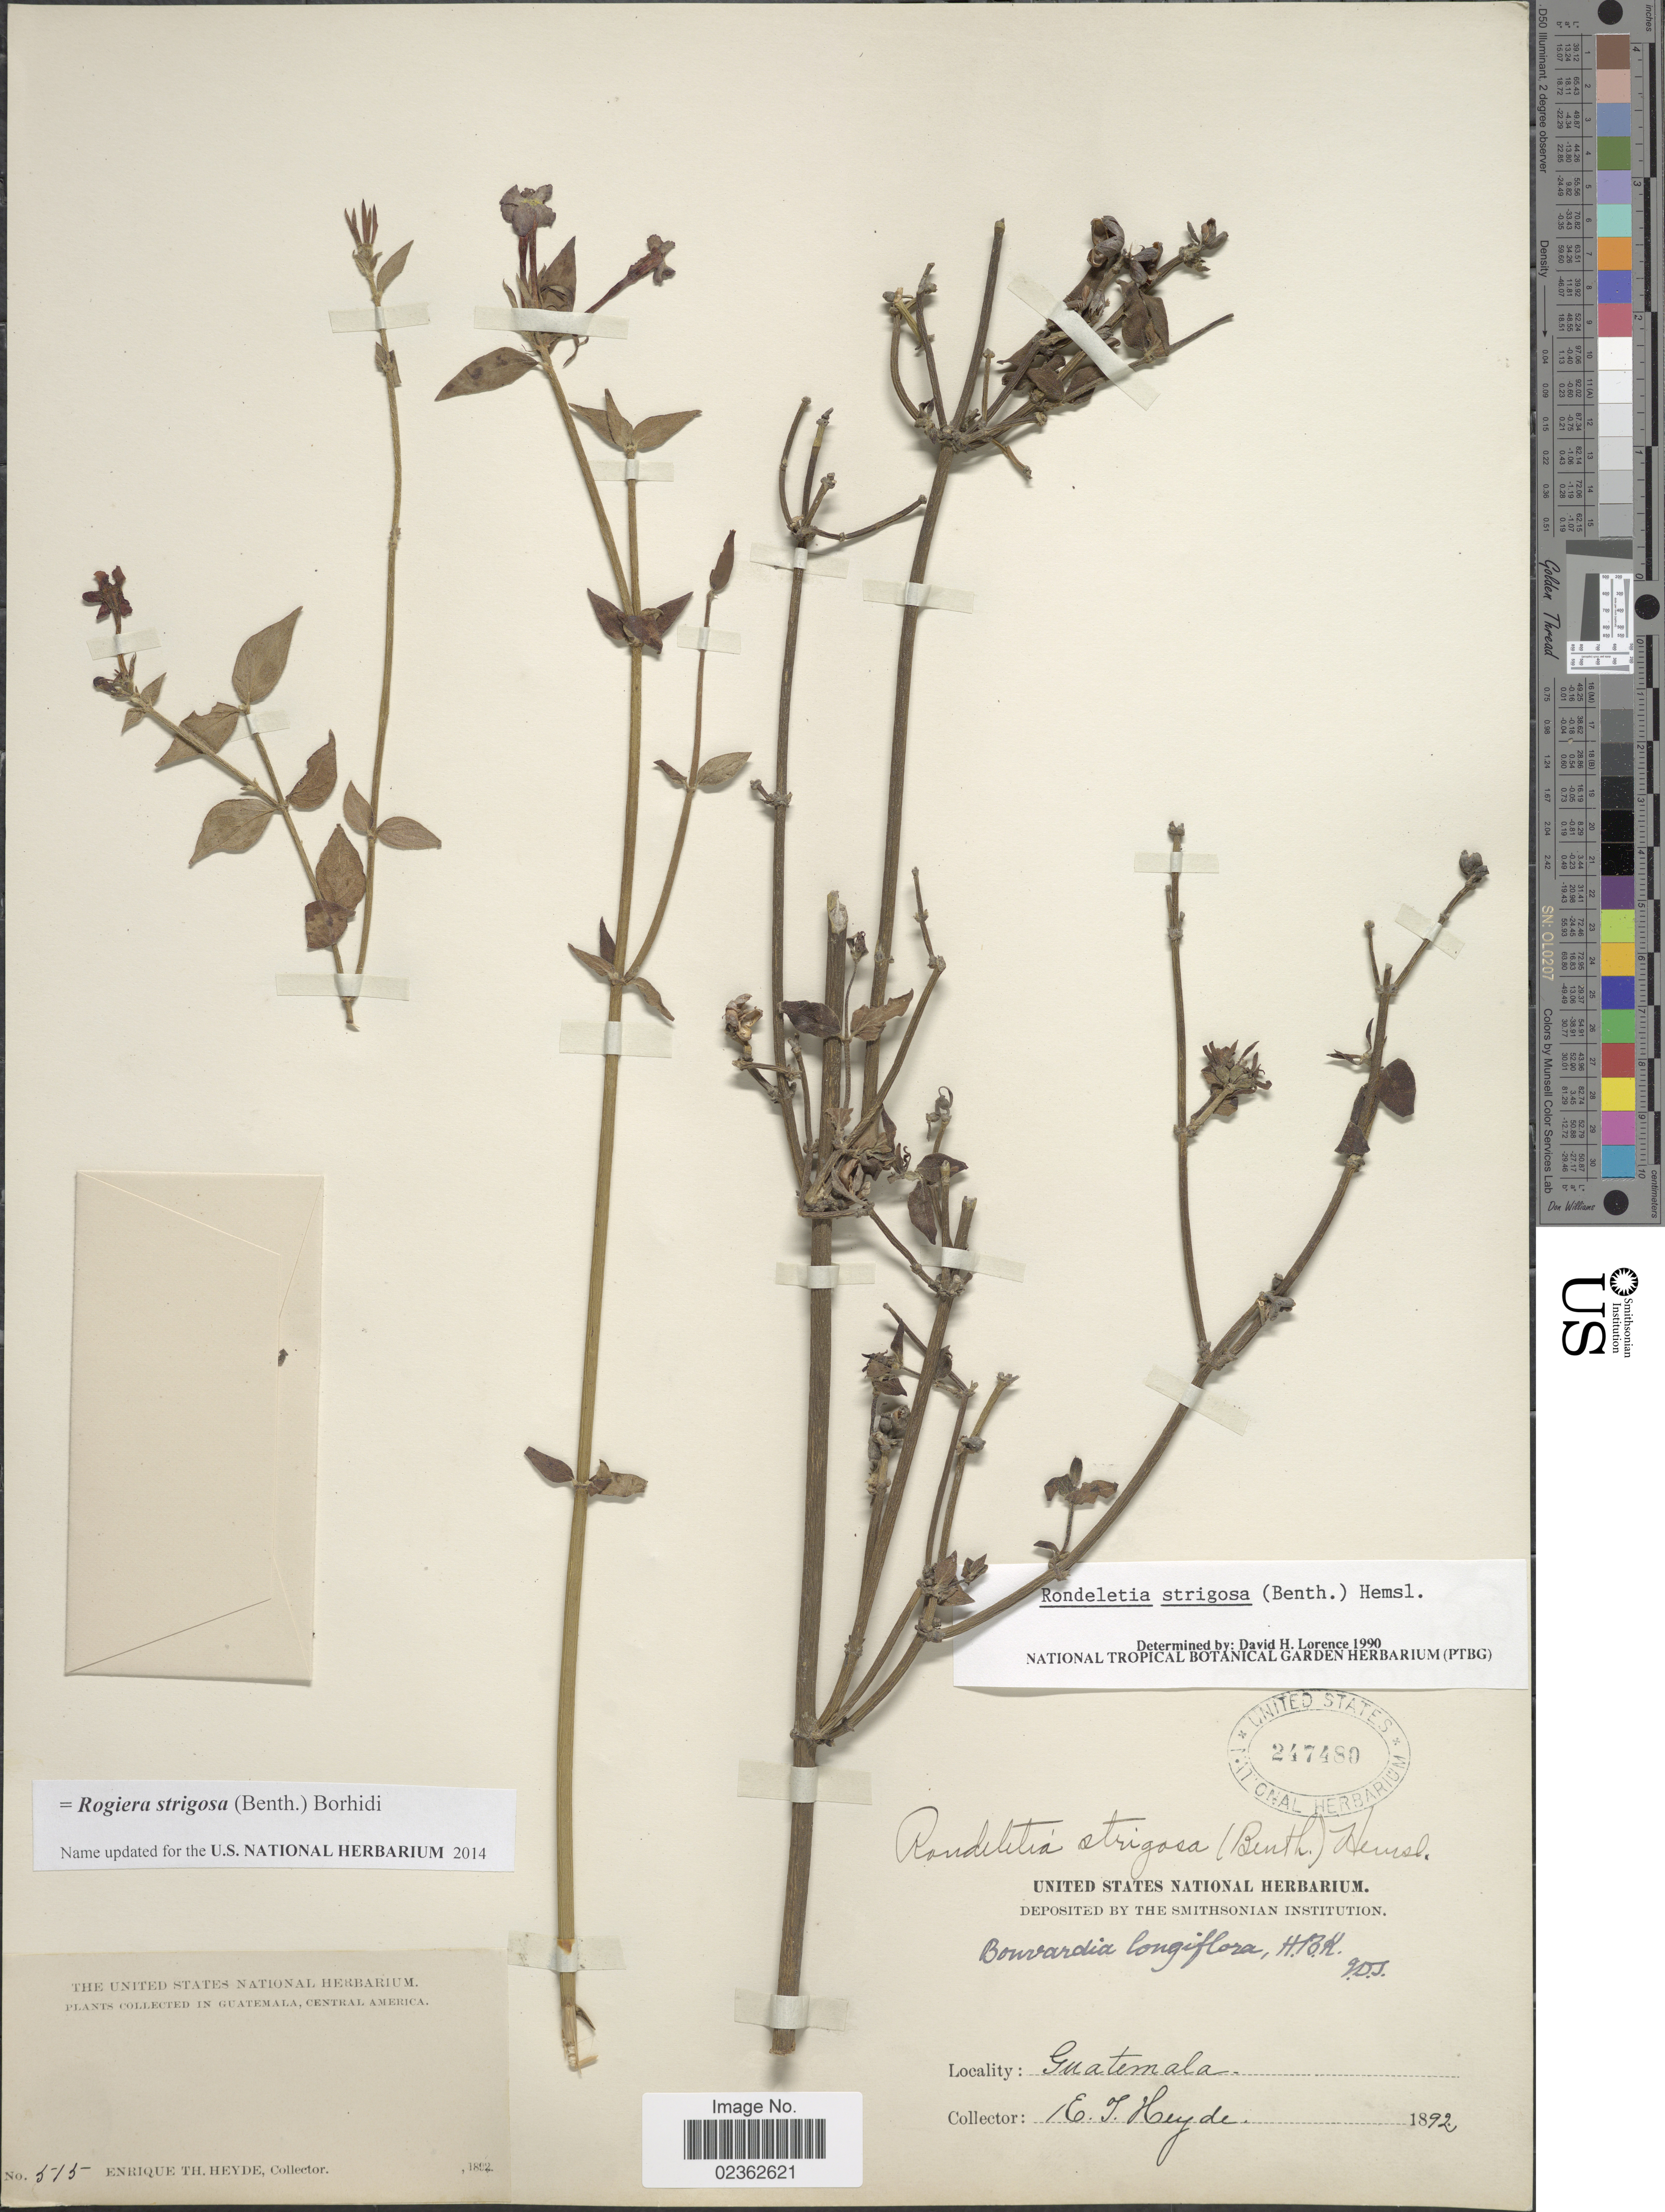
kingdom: Plantae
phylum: Tracheophyta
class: Magnoliopsida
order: Gentianales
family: Rubiaceae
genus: Rogiera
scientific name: Rogiera strigosa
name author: (Benth.) Borhidi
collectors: E. T. Heyde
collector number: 515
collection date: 1892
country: Guatemala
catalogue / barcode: US 247480